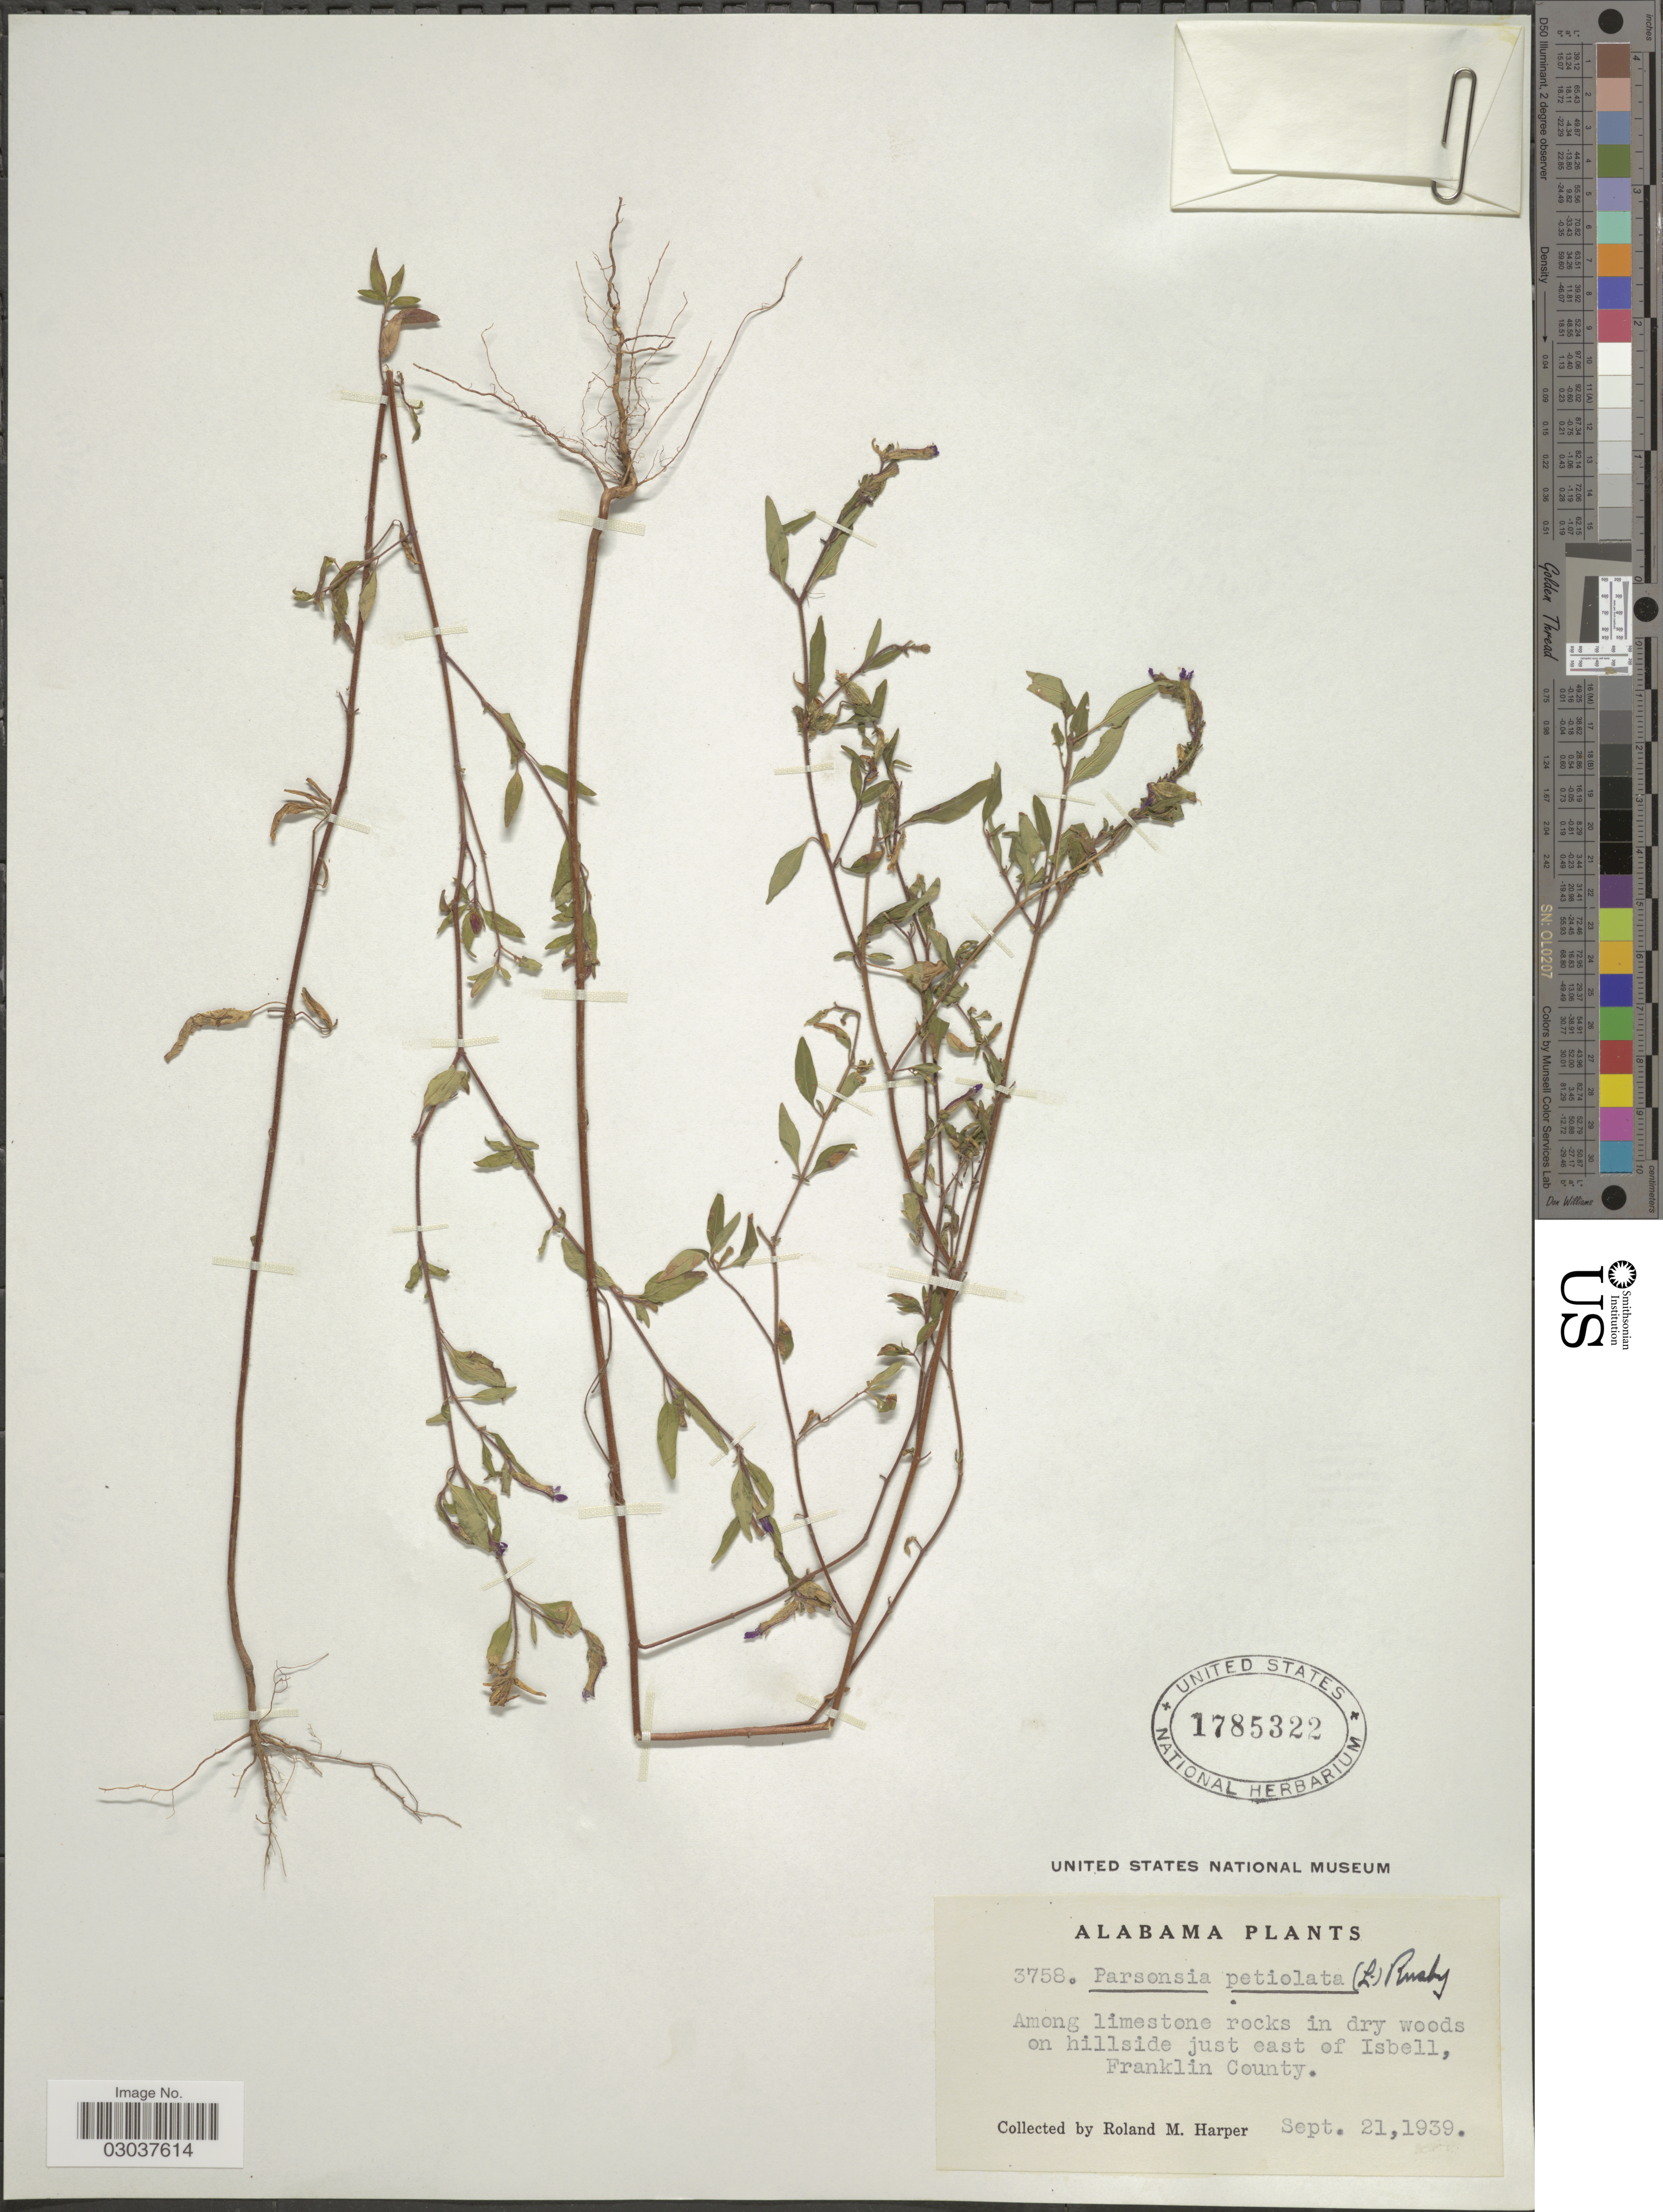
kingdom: Plantae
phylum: Tracheophyta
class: Magnoliopsida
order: Myrtales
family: Lythraceae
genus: Cuphea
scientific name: Cuphea petiolata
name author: Pohl ex Koehne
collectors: R. M. Harper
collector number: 3758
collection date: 1939-09-21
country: United States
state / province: Alabama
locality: Among limestone rocks in dry woods on hillside just east of Isbell, Franklin County.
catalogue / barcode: US 1785322